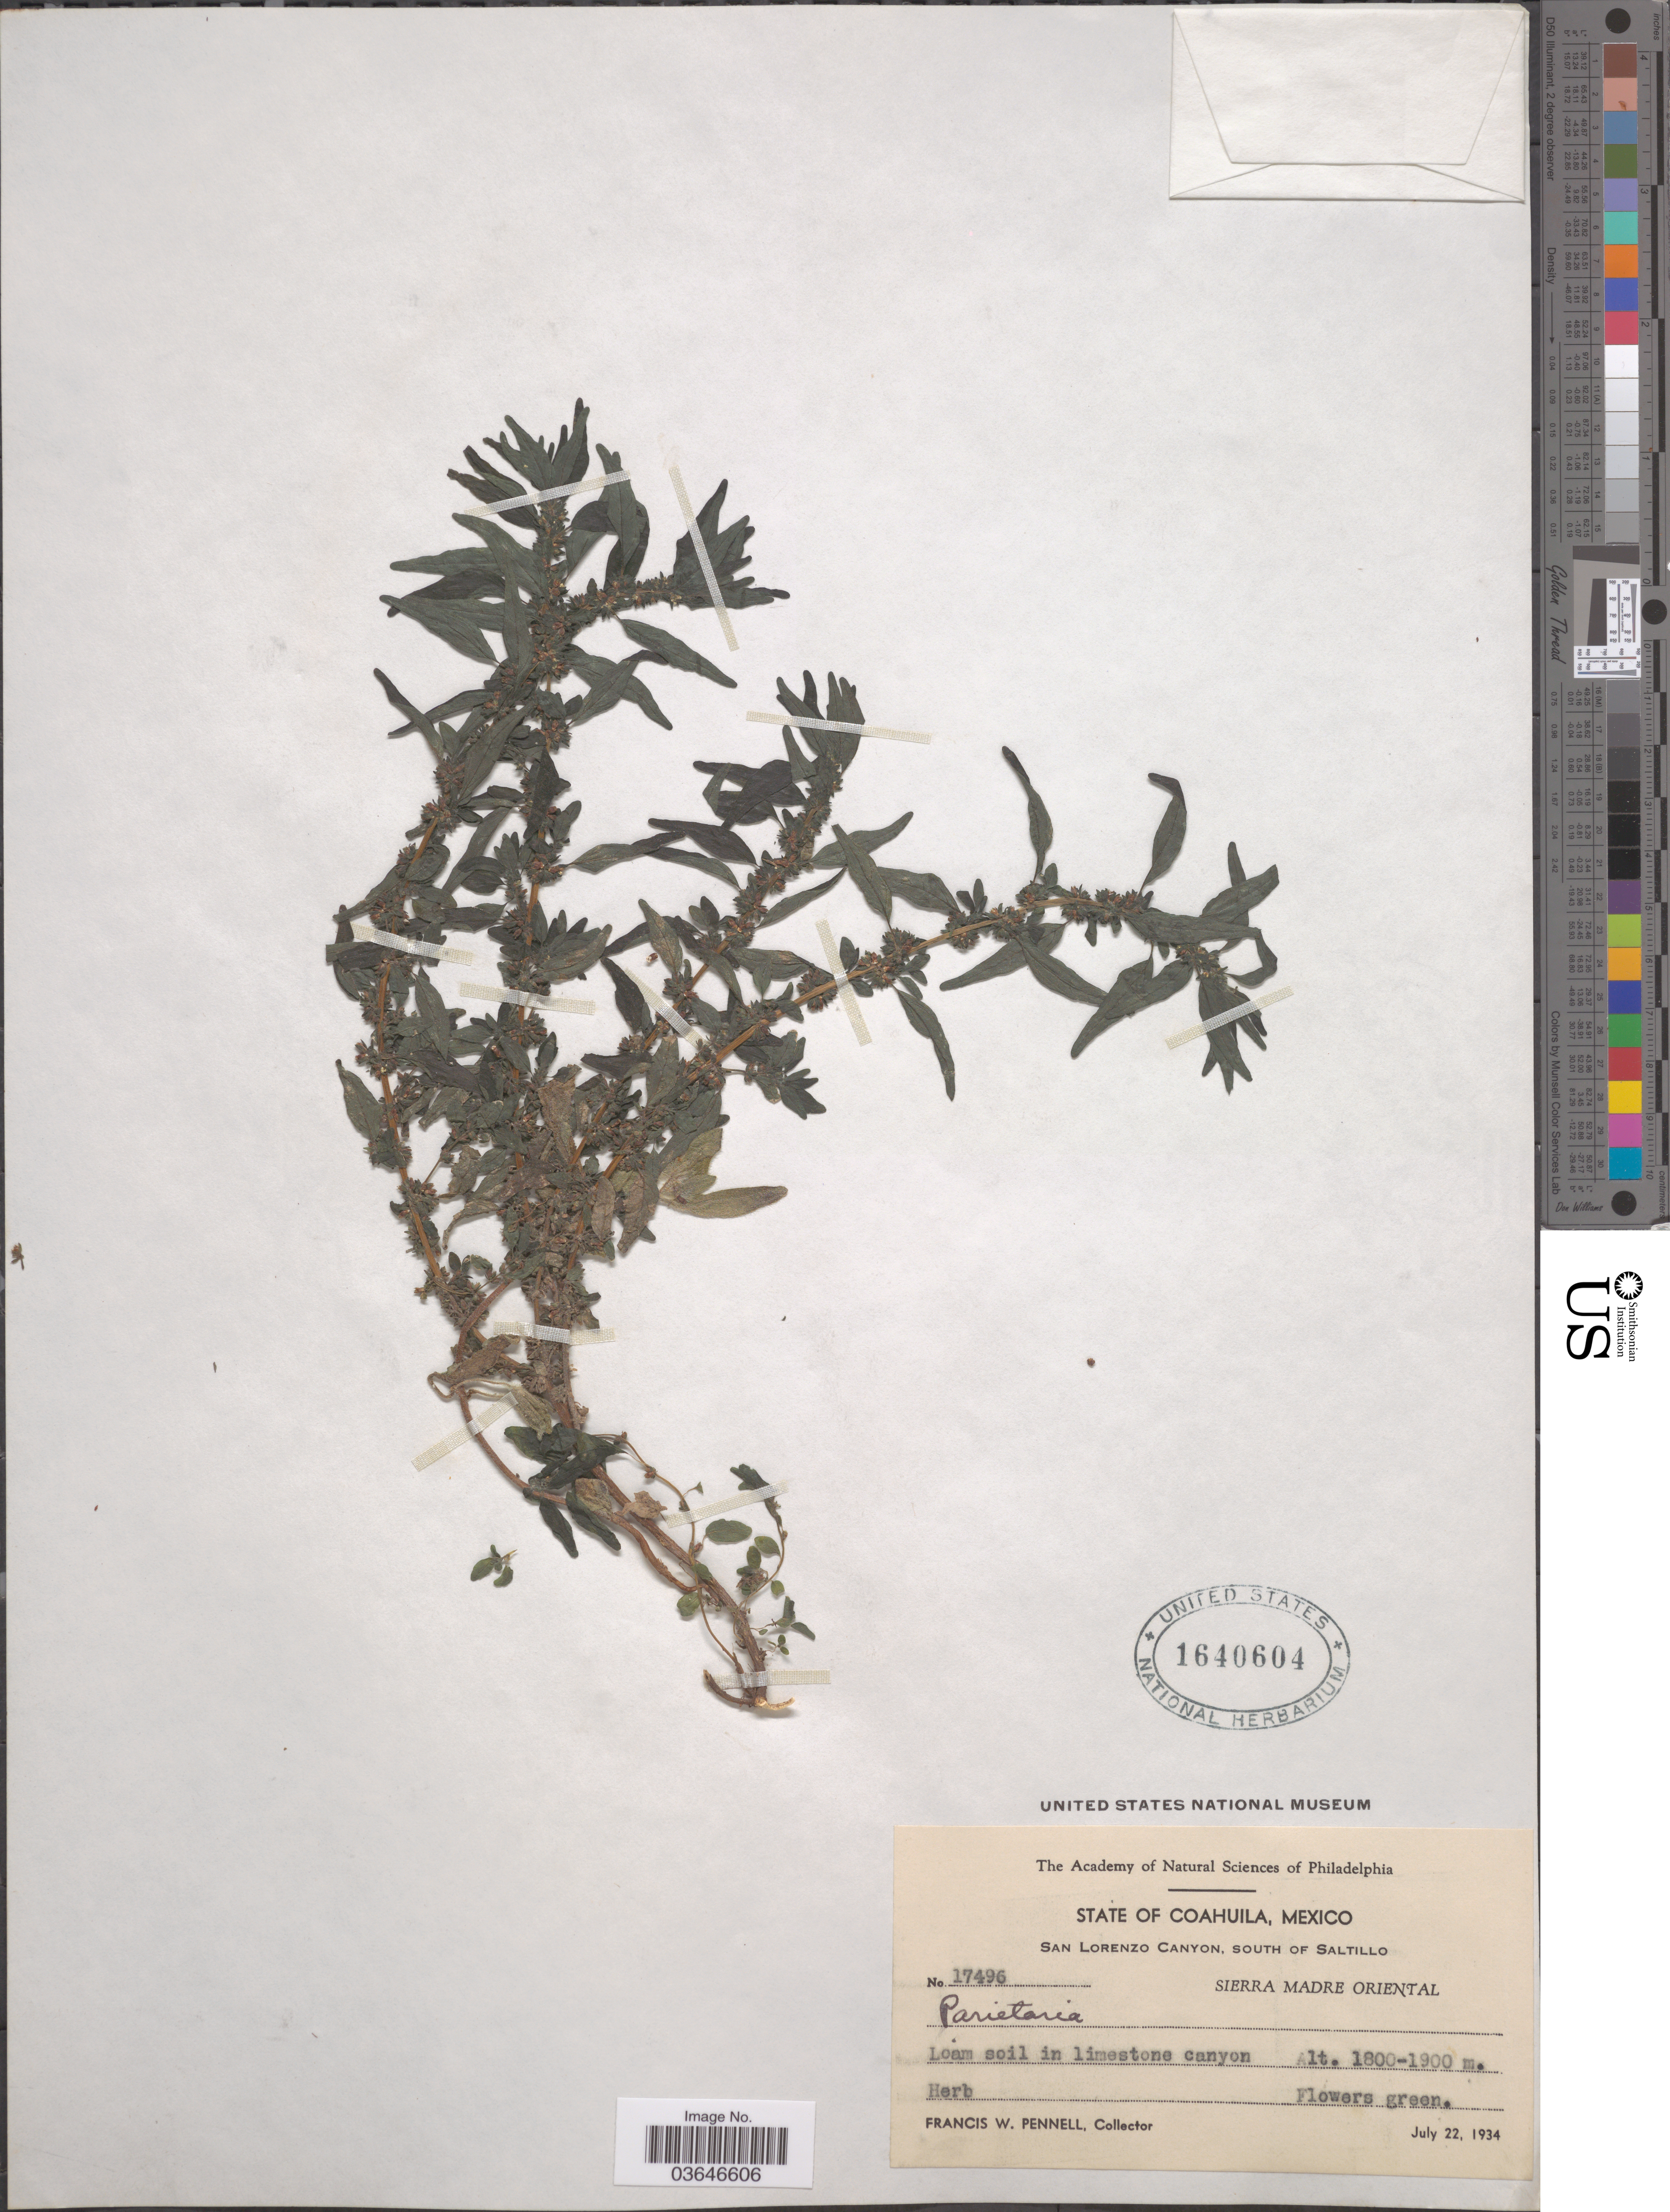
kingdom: Plantae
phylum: Tracheophyta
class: Magnoliopsida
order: Rosales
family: Urticaceae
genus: Parietaria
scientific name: Parietaria sp.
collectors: F. W. Pennell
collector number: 17496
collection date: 1934-07-22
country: Mexico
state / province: Coahuila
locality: State of Coahuila. San Lorenzo Canyon, South of Saltillo. Sierra Madre Oriental. Loam soil in limestone canyon.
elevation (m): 1800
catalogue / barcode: US 1640604